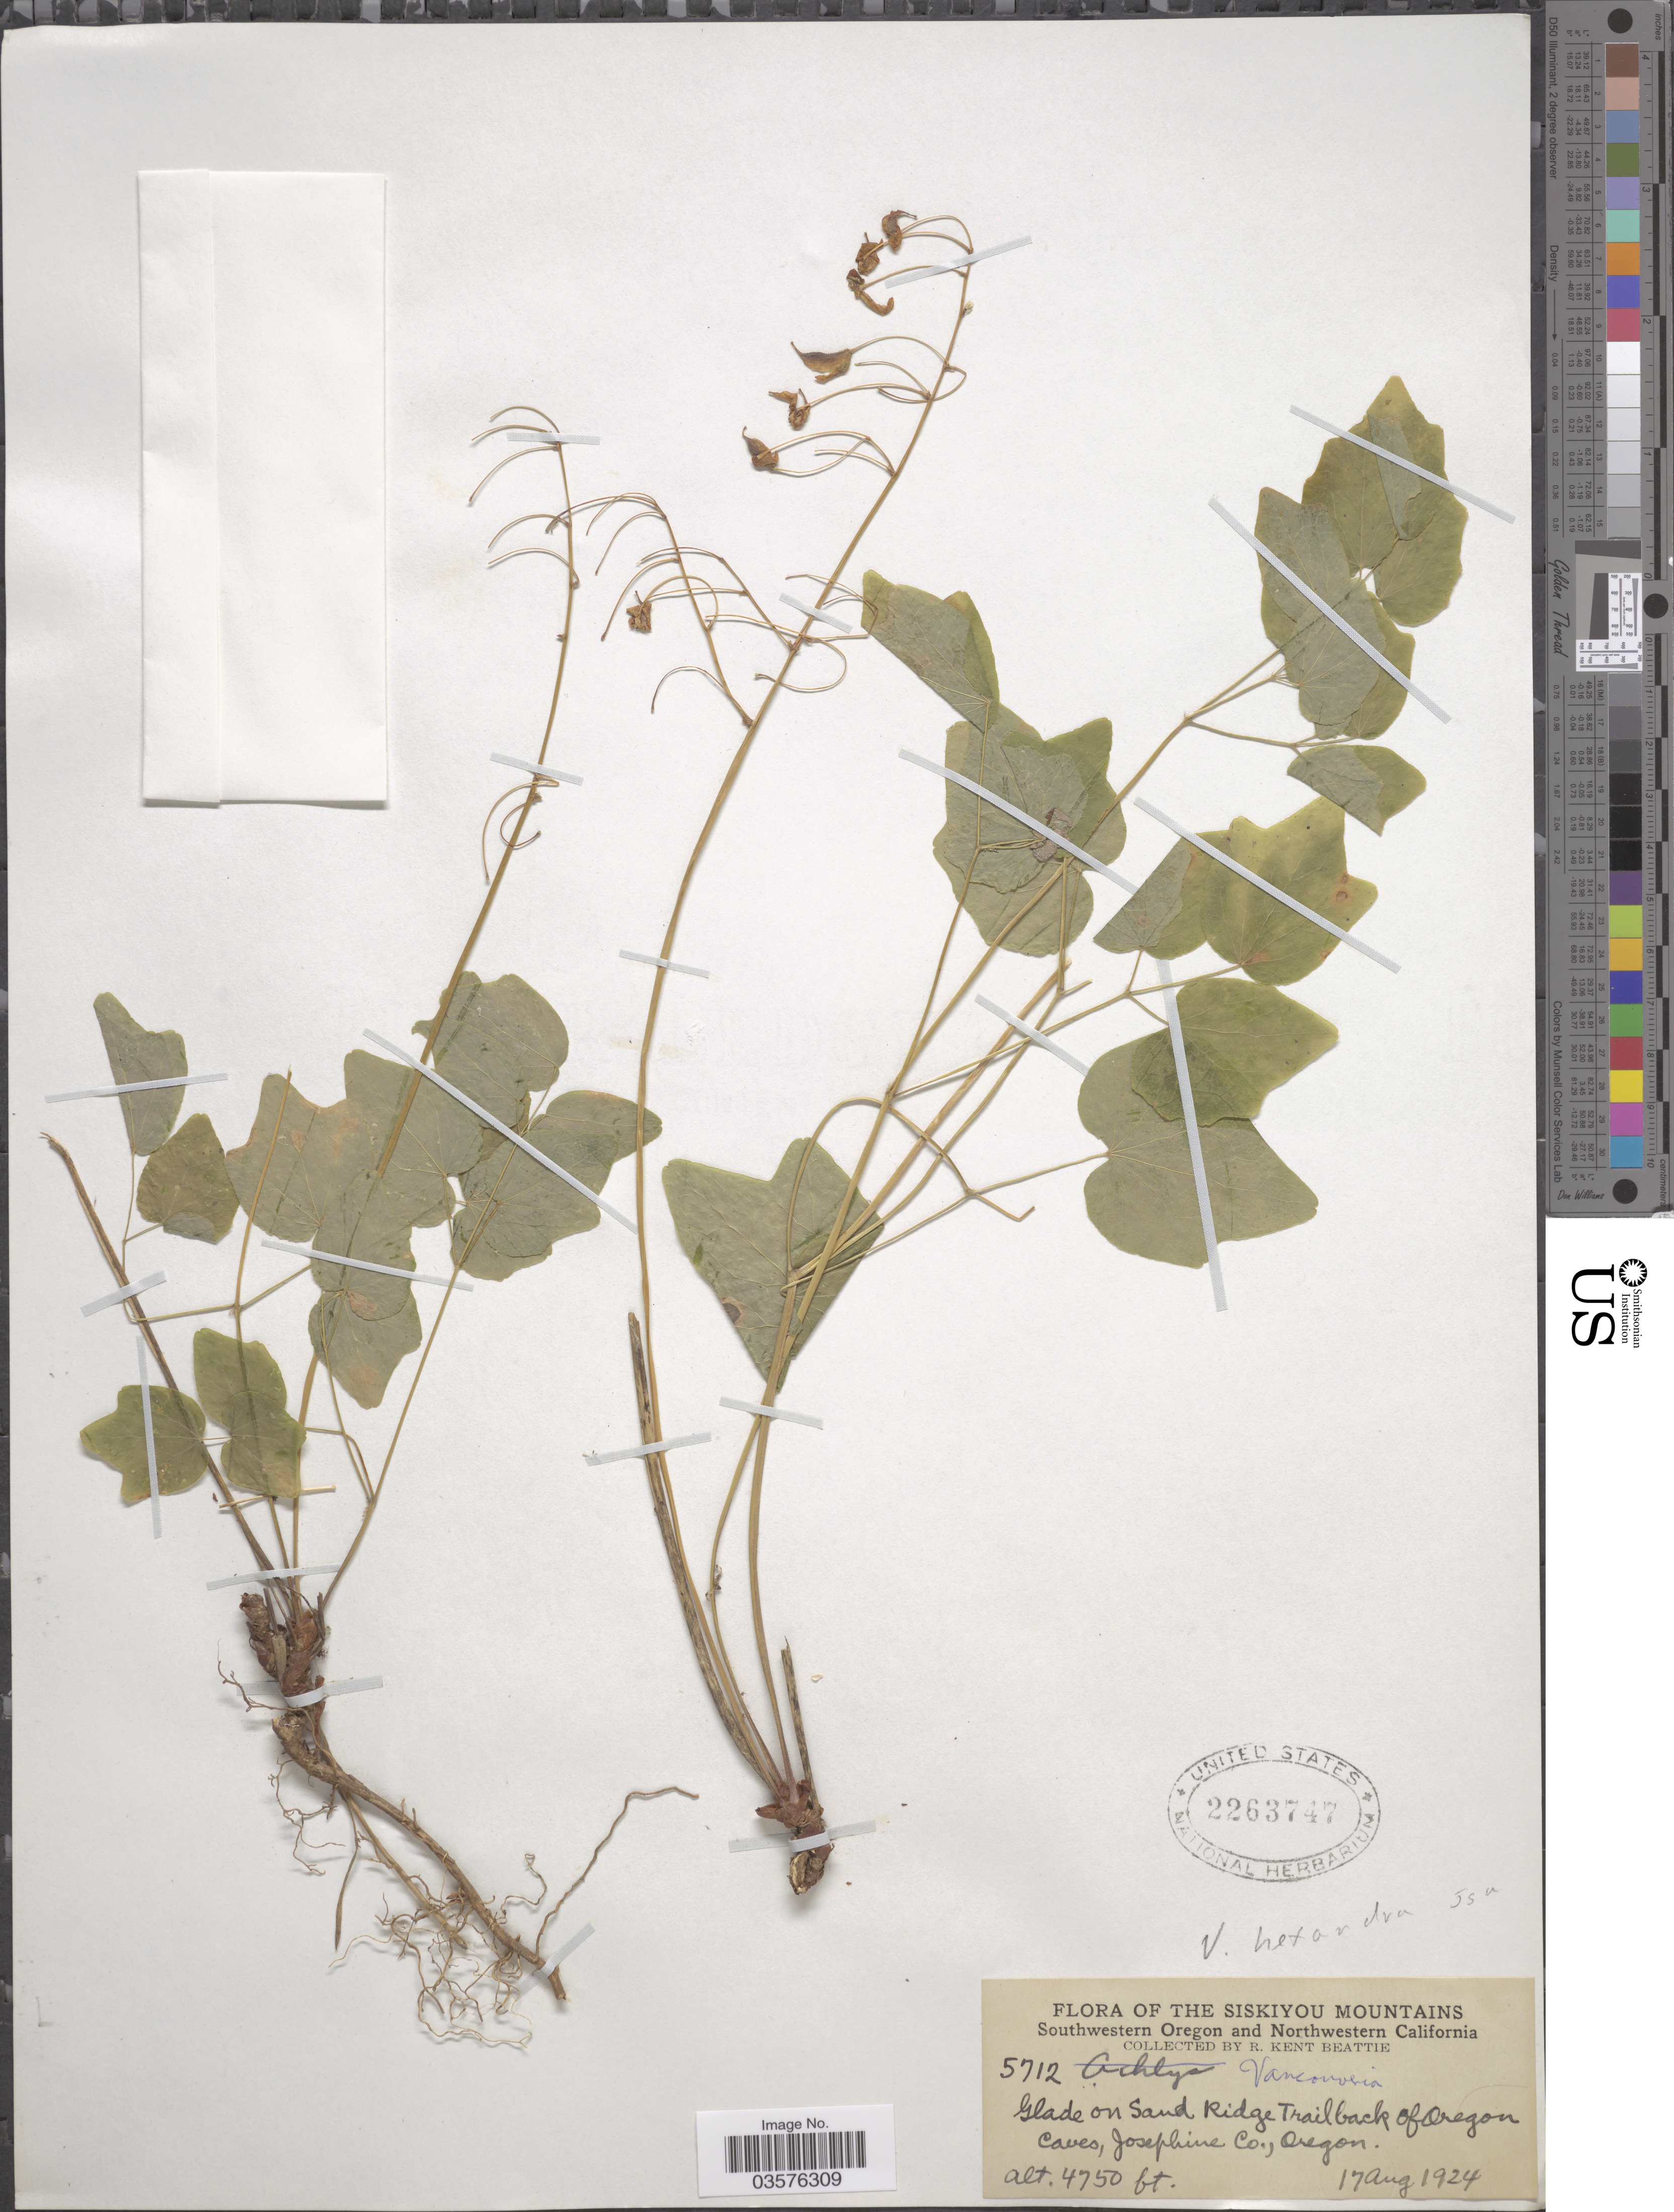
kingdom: Plantae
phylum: Tracheophyta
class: Magnoliopsida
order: Ranunculales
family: Berberidaceae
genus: Vancouveria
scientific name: Vancouveria hexandra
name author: (Hook.) C. Morren & Decne.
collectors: R. K. Beattie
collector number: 5712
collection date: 1924-08-17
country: United States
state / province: Oregon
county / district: Josephine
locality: The Siskiyou Mountains. Southwestern Oregon. Glade on Sand Ridge Trail back of Oregon Caves, Josephine Co.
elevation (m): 1448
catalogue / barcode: US 2263747